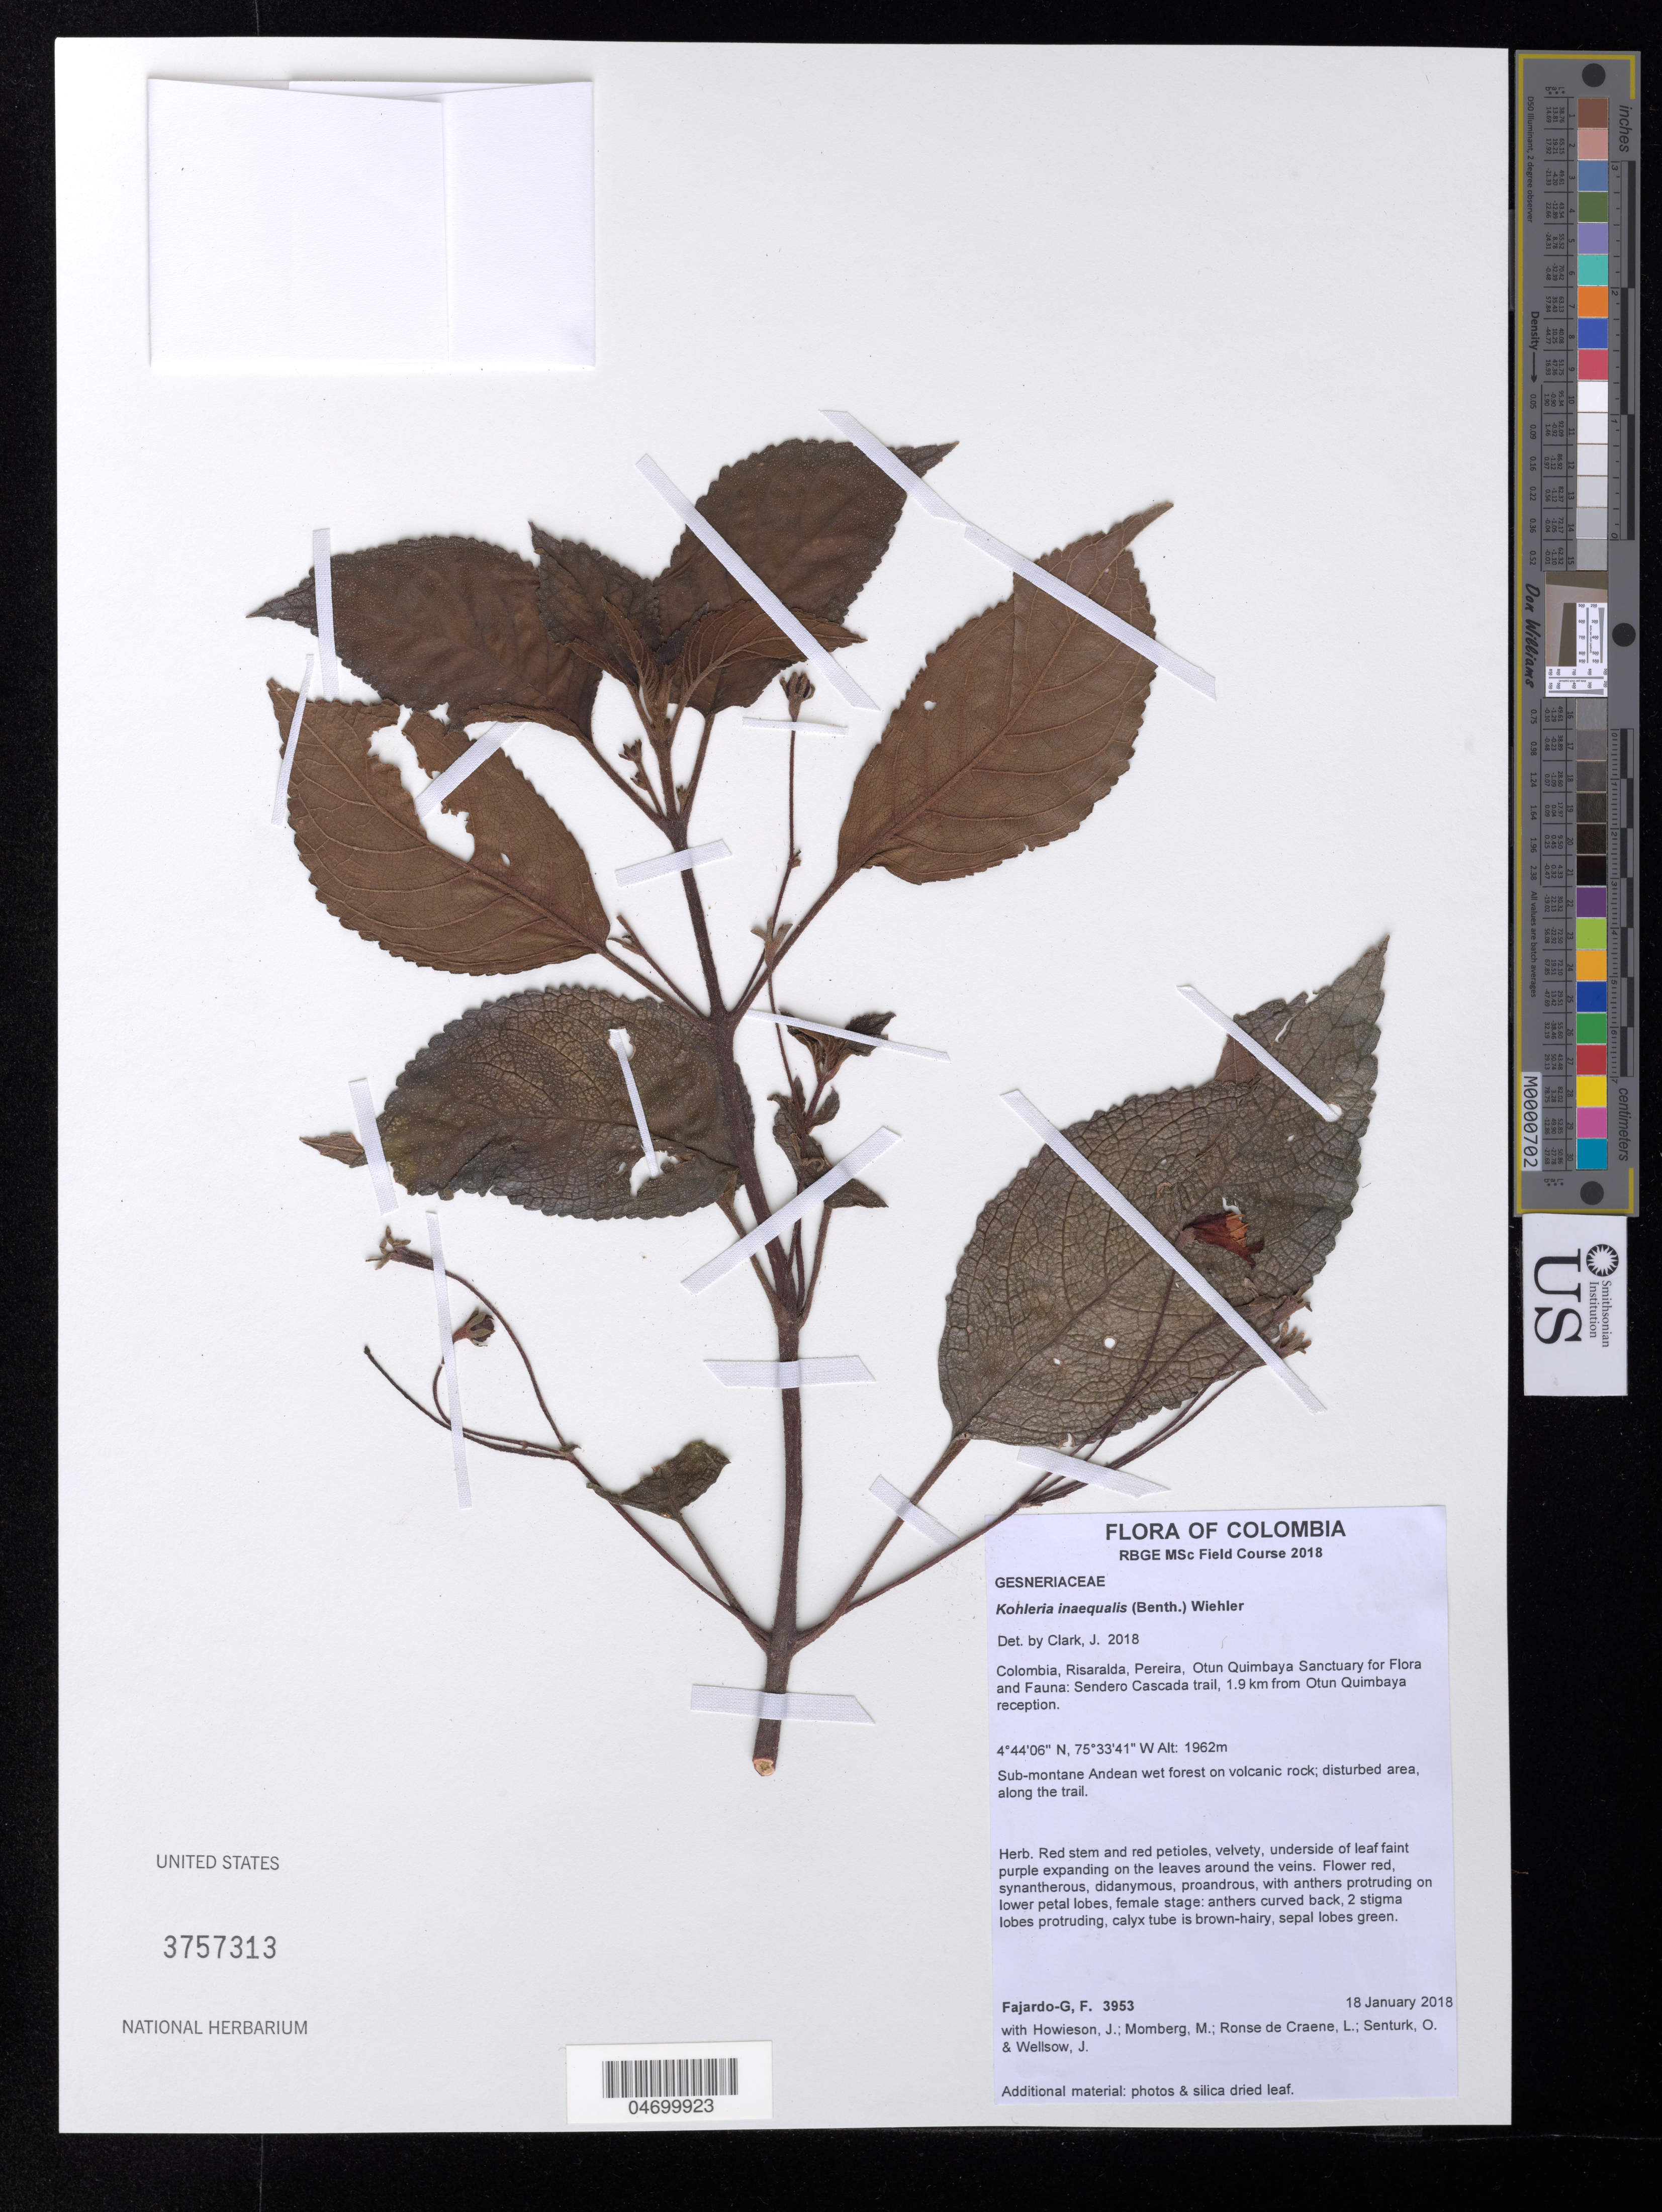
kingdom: Plantae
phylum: Tracheophyta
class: Magnoliopsida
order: Lamiales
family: Gesneriaceae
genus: Kohleria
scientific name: Kohleria inaequalis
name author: (Benth.) Wiehler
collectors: J. Fajardo G., A. Tanghal, E. Poirier & D. Sollenbeger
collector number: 3953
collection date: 2018-01-18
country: Colombia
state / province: Risaralda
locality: Pereira. Otun Quimbaya Sanctuary for Flora and Fauna: Sendero Cascada trail, 1.9 km from Otun Quimbaya reception.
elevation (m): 1962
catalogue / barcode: US 3757313